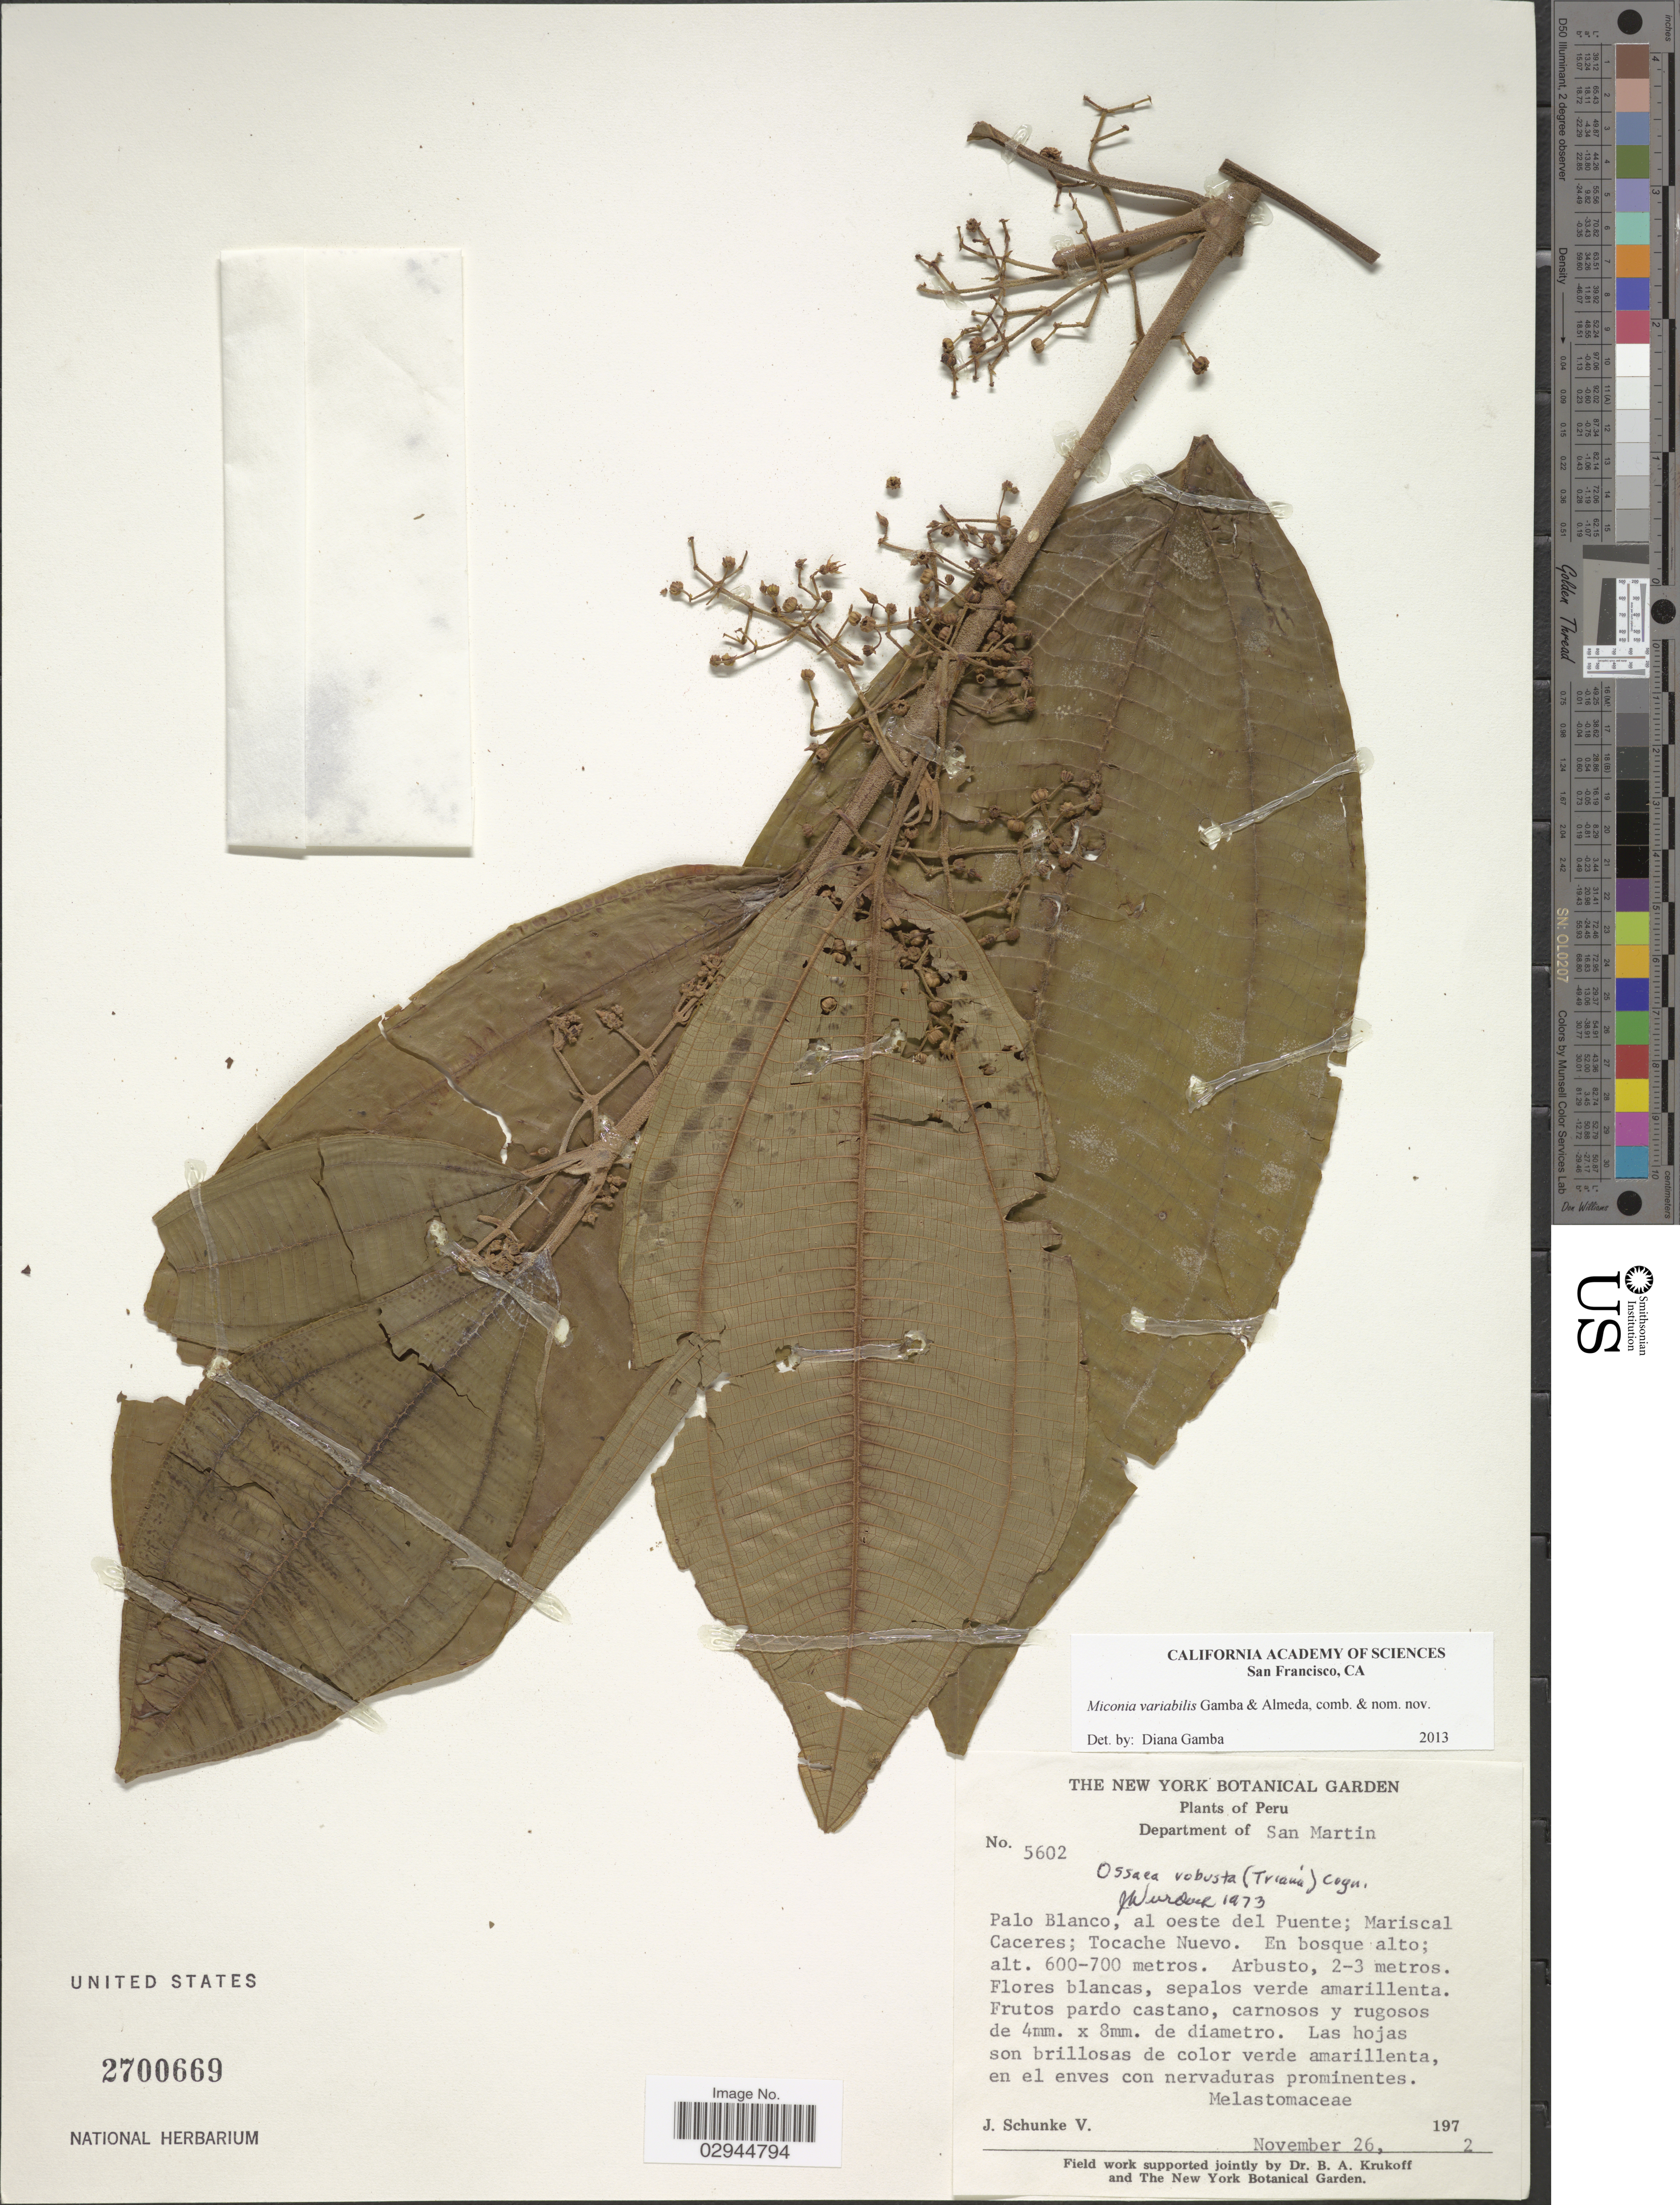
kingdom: Plantae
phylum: Tracheophyta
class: Magnoliopsida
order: Myrtales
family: Melastomataceae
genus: Miconia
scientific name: Miconia variabilis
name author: Gamba & Almeda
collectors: J. Schunke Vigo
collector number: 5602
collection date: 1972-11-26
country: Peru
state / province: San Martín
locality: Department of San Martin. Palo Blanco, al oeste del Puente; Mariscal Caceres; Tocache Nuevo.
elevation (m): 600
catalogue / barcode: US 2700669